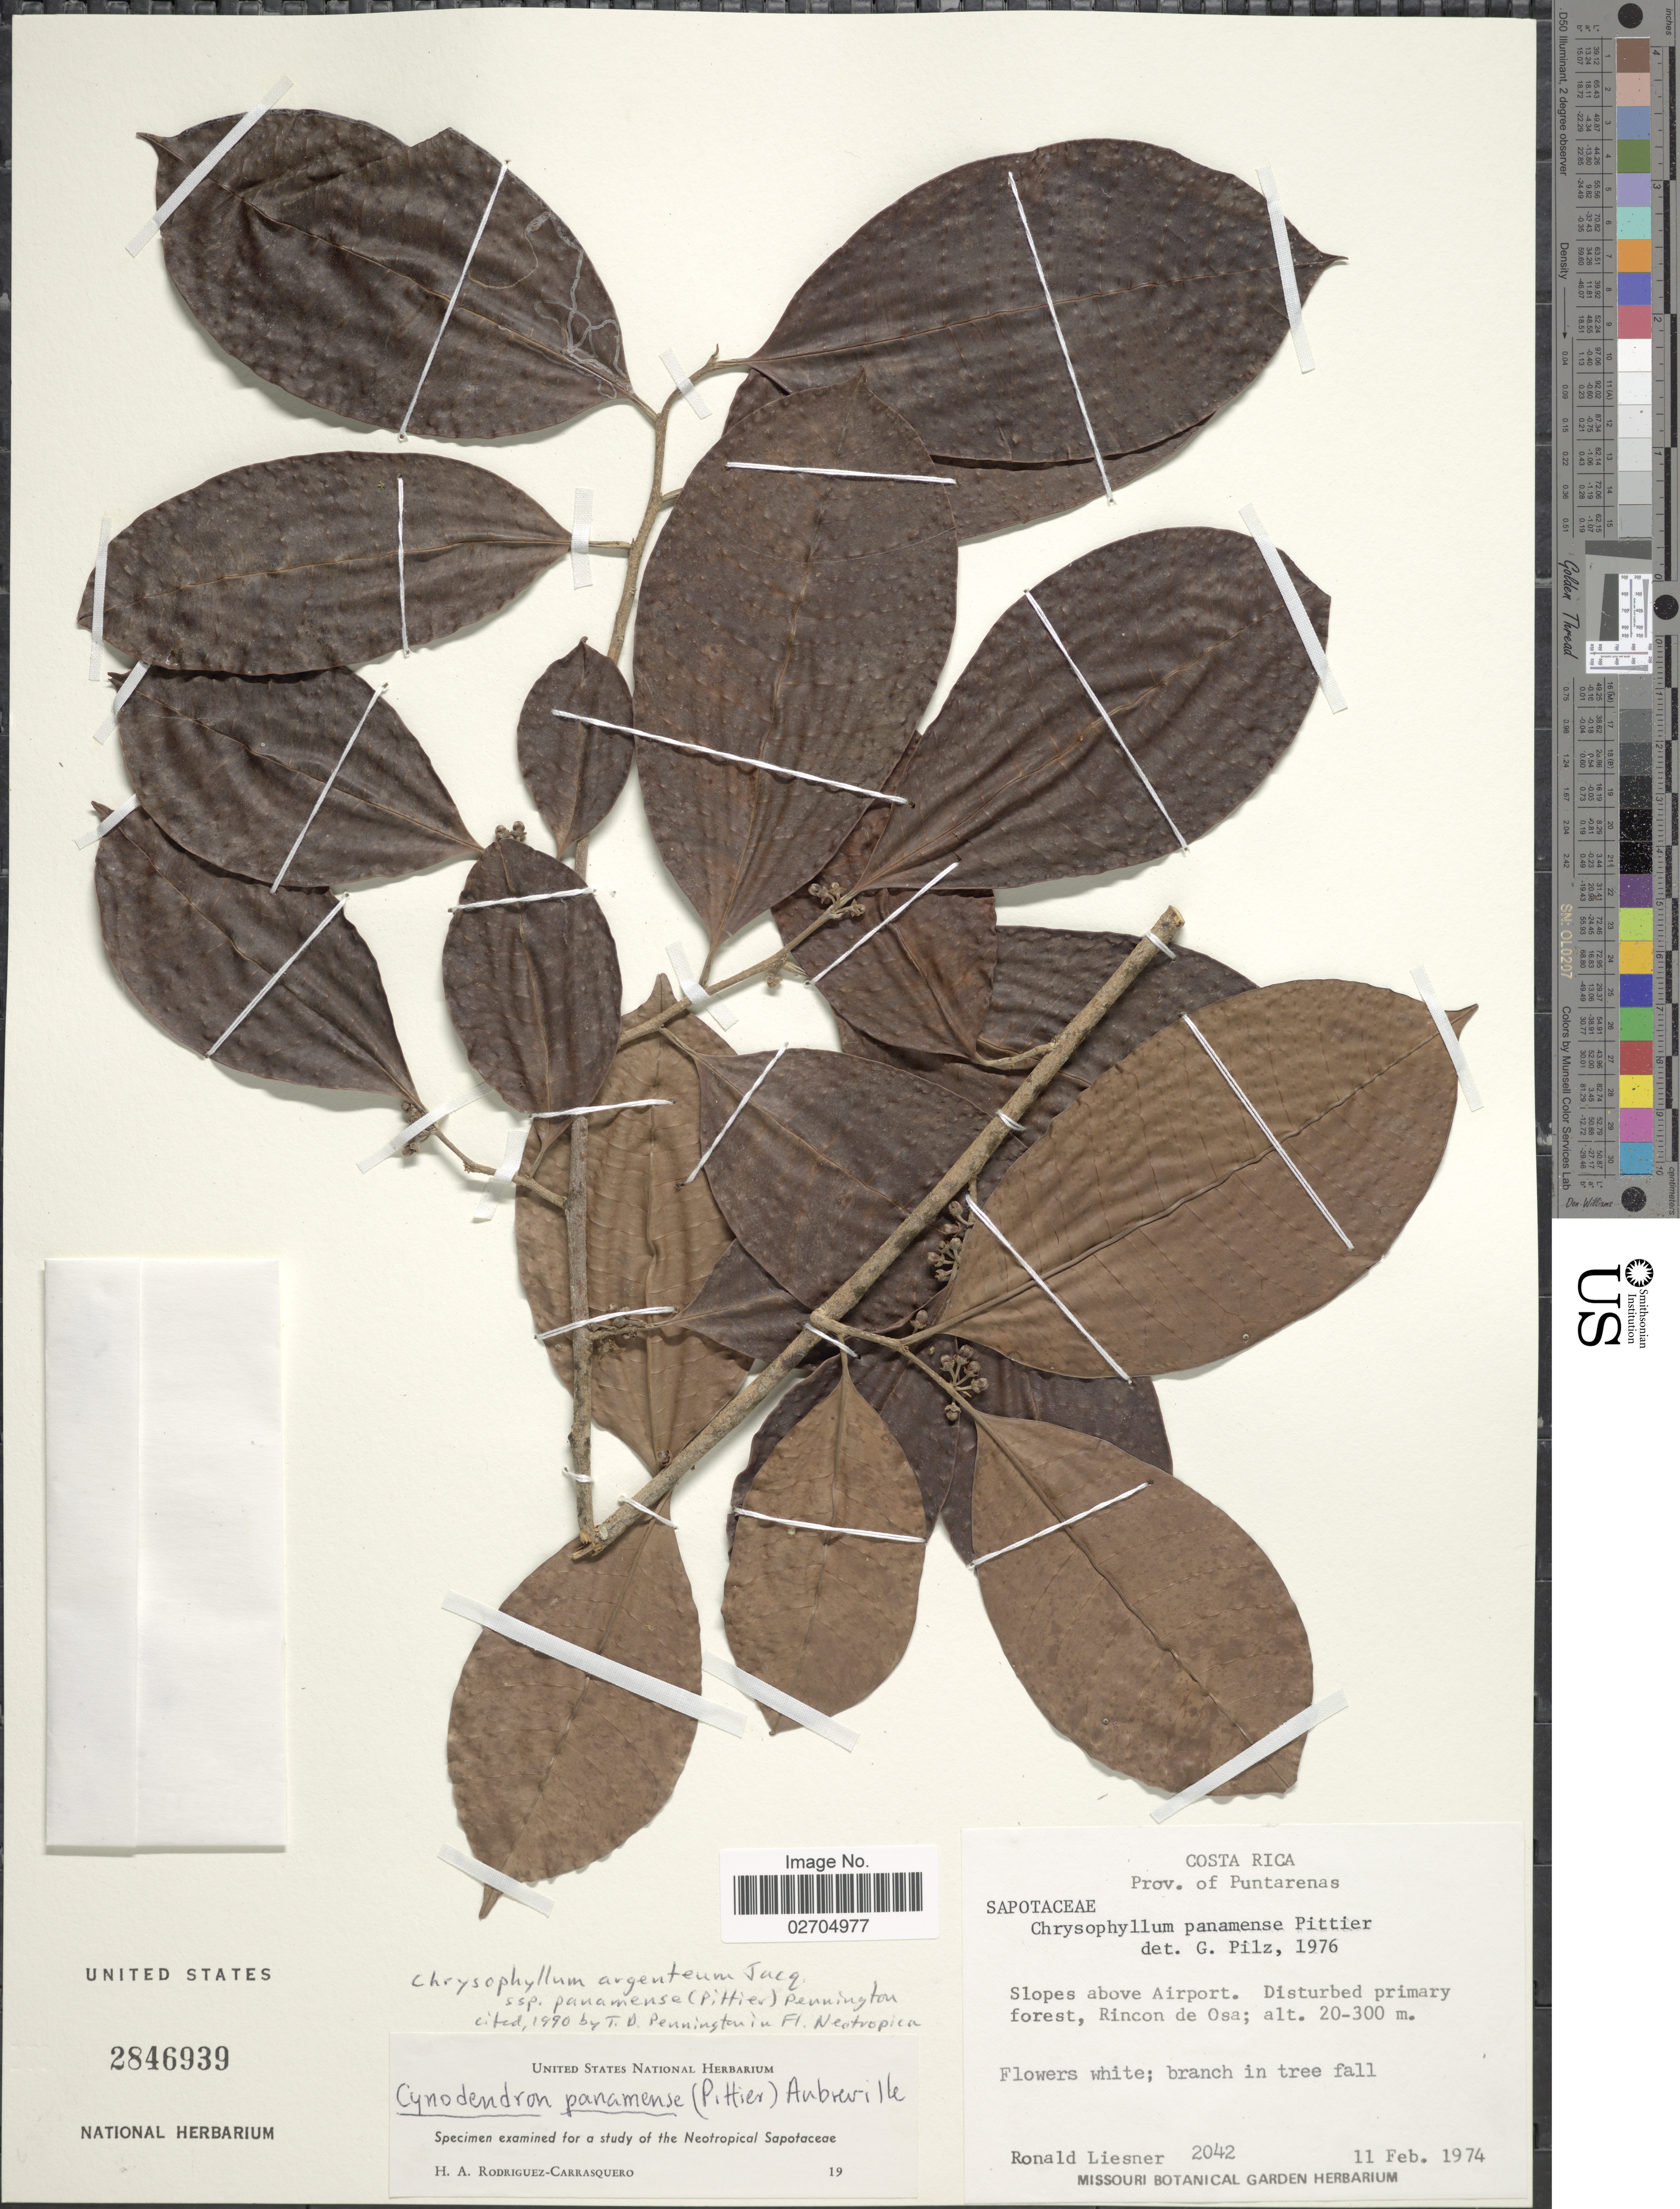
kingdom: Plantae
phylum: Tracheophyta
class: Magnoliopsida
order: Ericales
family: Sapotaceae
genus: Chrysophyllum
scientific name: Chrysophyllum argenteum subsp. panamense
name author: Jacq.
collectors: R. L. Liesner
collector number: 2042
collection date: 1974-02-11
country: Costa Rica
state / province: Puntarenas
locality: Slopes above Airport, disturbed primary forest, Rincon de Osa.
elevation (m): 20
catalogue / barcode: US 2846939